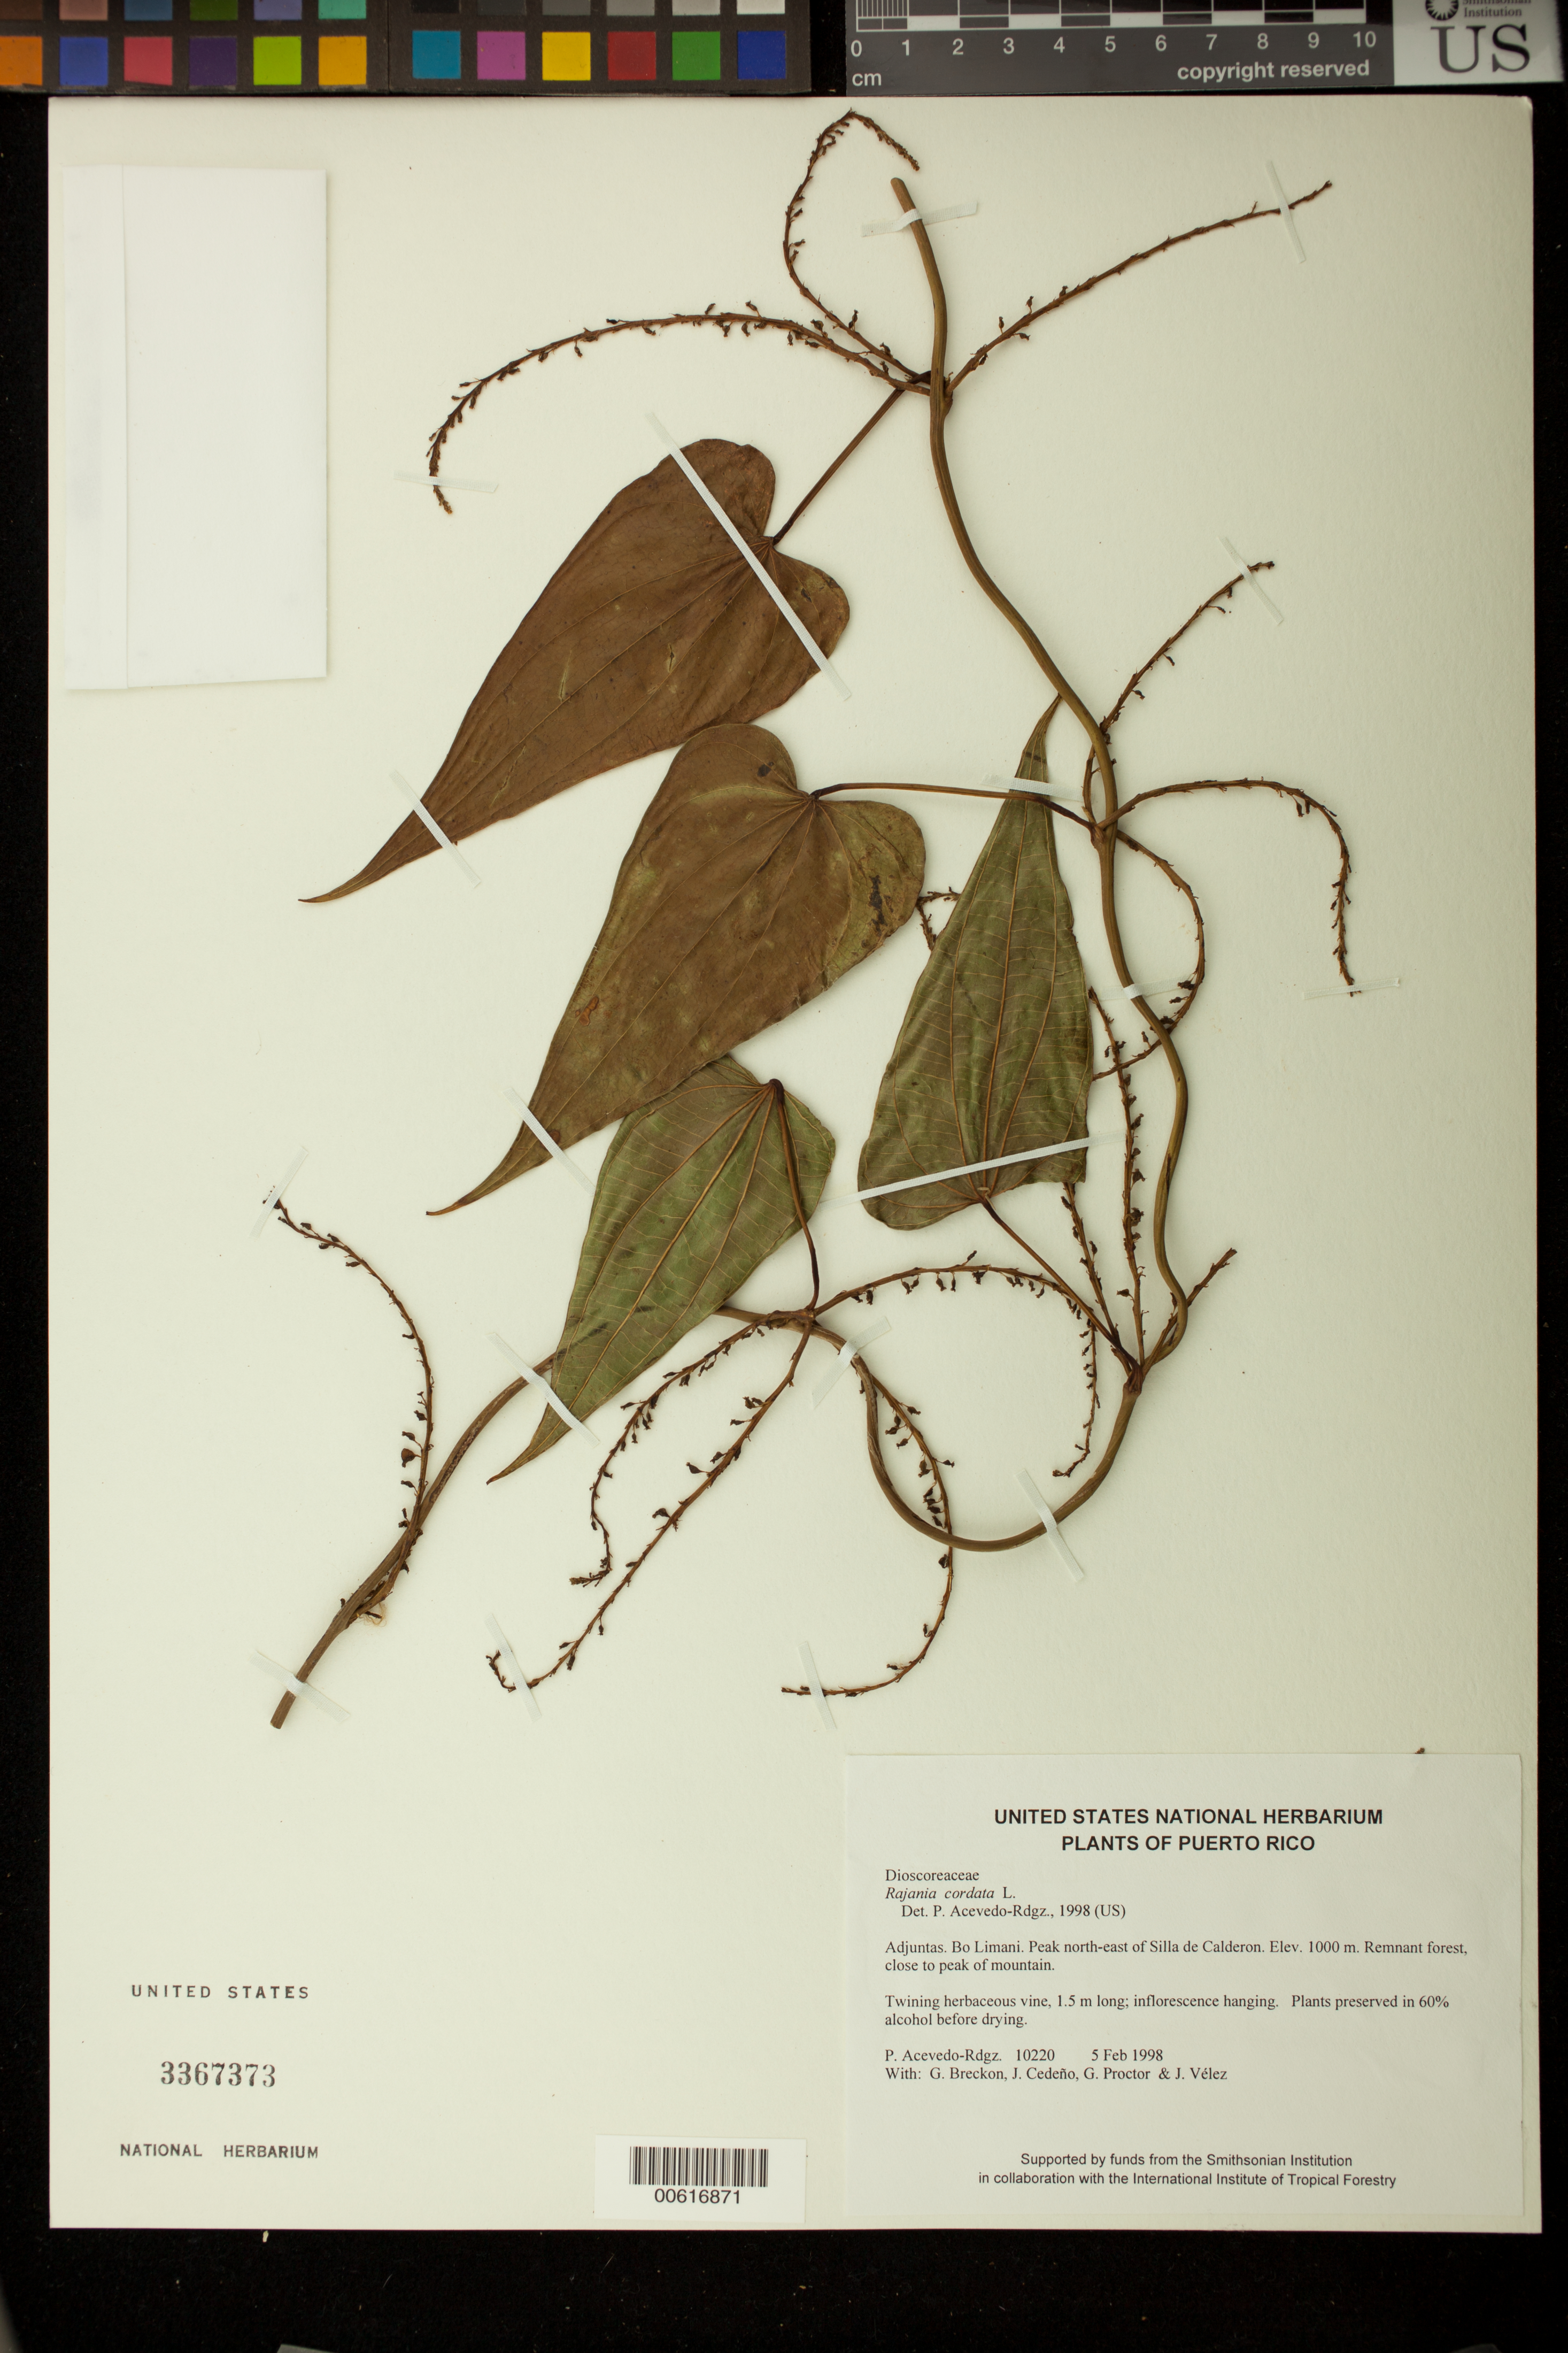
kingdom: Plantae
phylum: Tracheophyta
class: Liliopsida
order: Dioscoreales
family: Dioscoreaceae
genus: Dioscorea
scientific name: Dioscorea cordata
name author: (L.) Raz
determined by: Strong, M. T., (US), Smithsonian Institution - National Museum of Natural History (UNITED STATES)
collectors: P. Acevedo-Rodr., G. J. Breckon, J. A. Cedeño M., G. R. Proctor & J. Vélez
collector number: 10220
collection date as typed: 05 Feb 1998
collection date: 1998-02-05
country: Puerto Rico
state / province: Adjuntas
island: Puerto Rico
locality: Adjuntas; Bo. Limani; Peak north-east of Silla de Calderon.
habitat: Remnant forest, close to peak of mountain.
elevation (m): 1000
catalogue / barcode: US 3367373